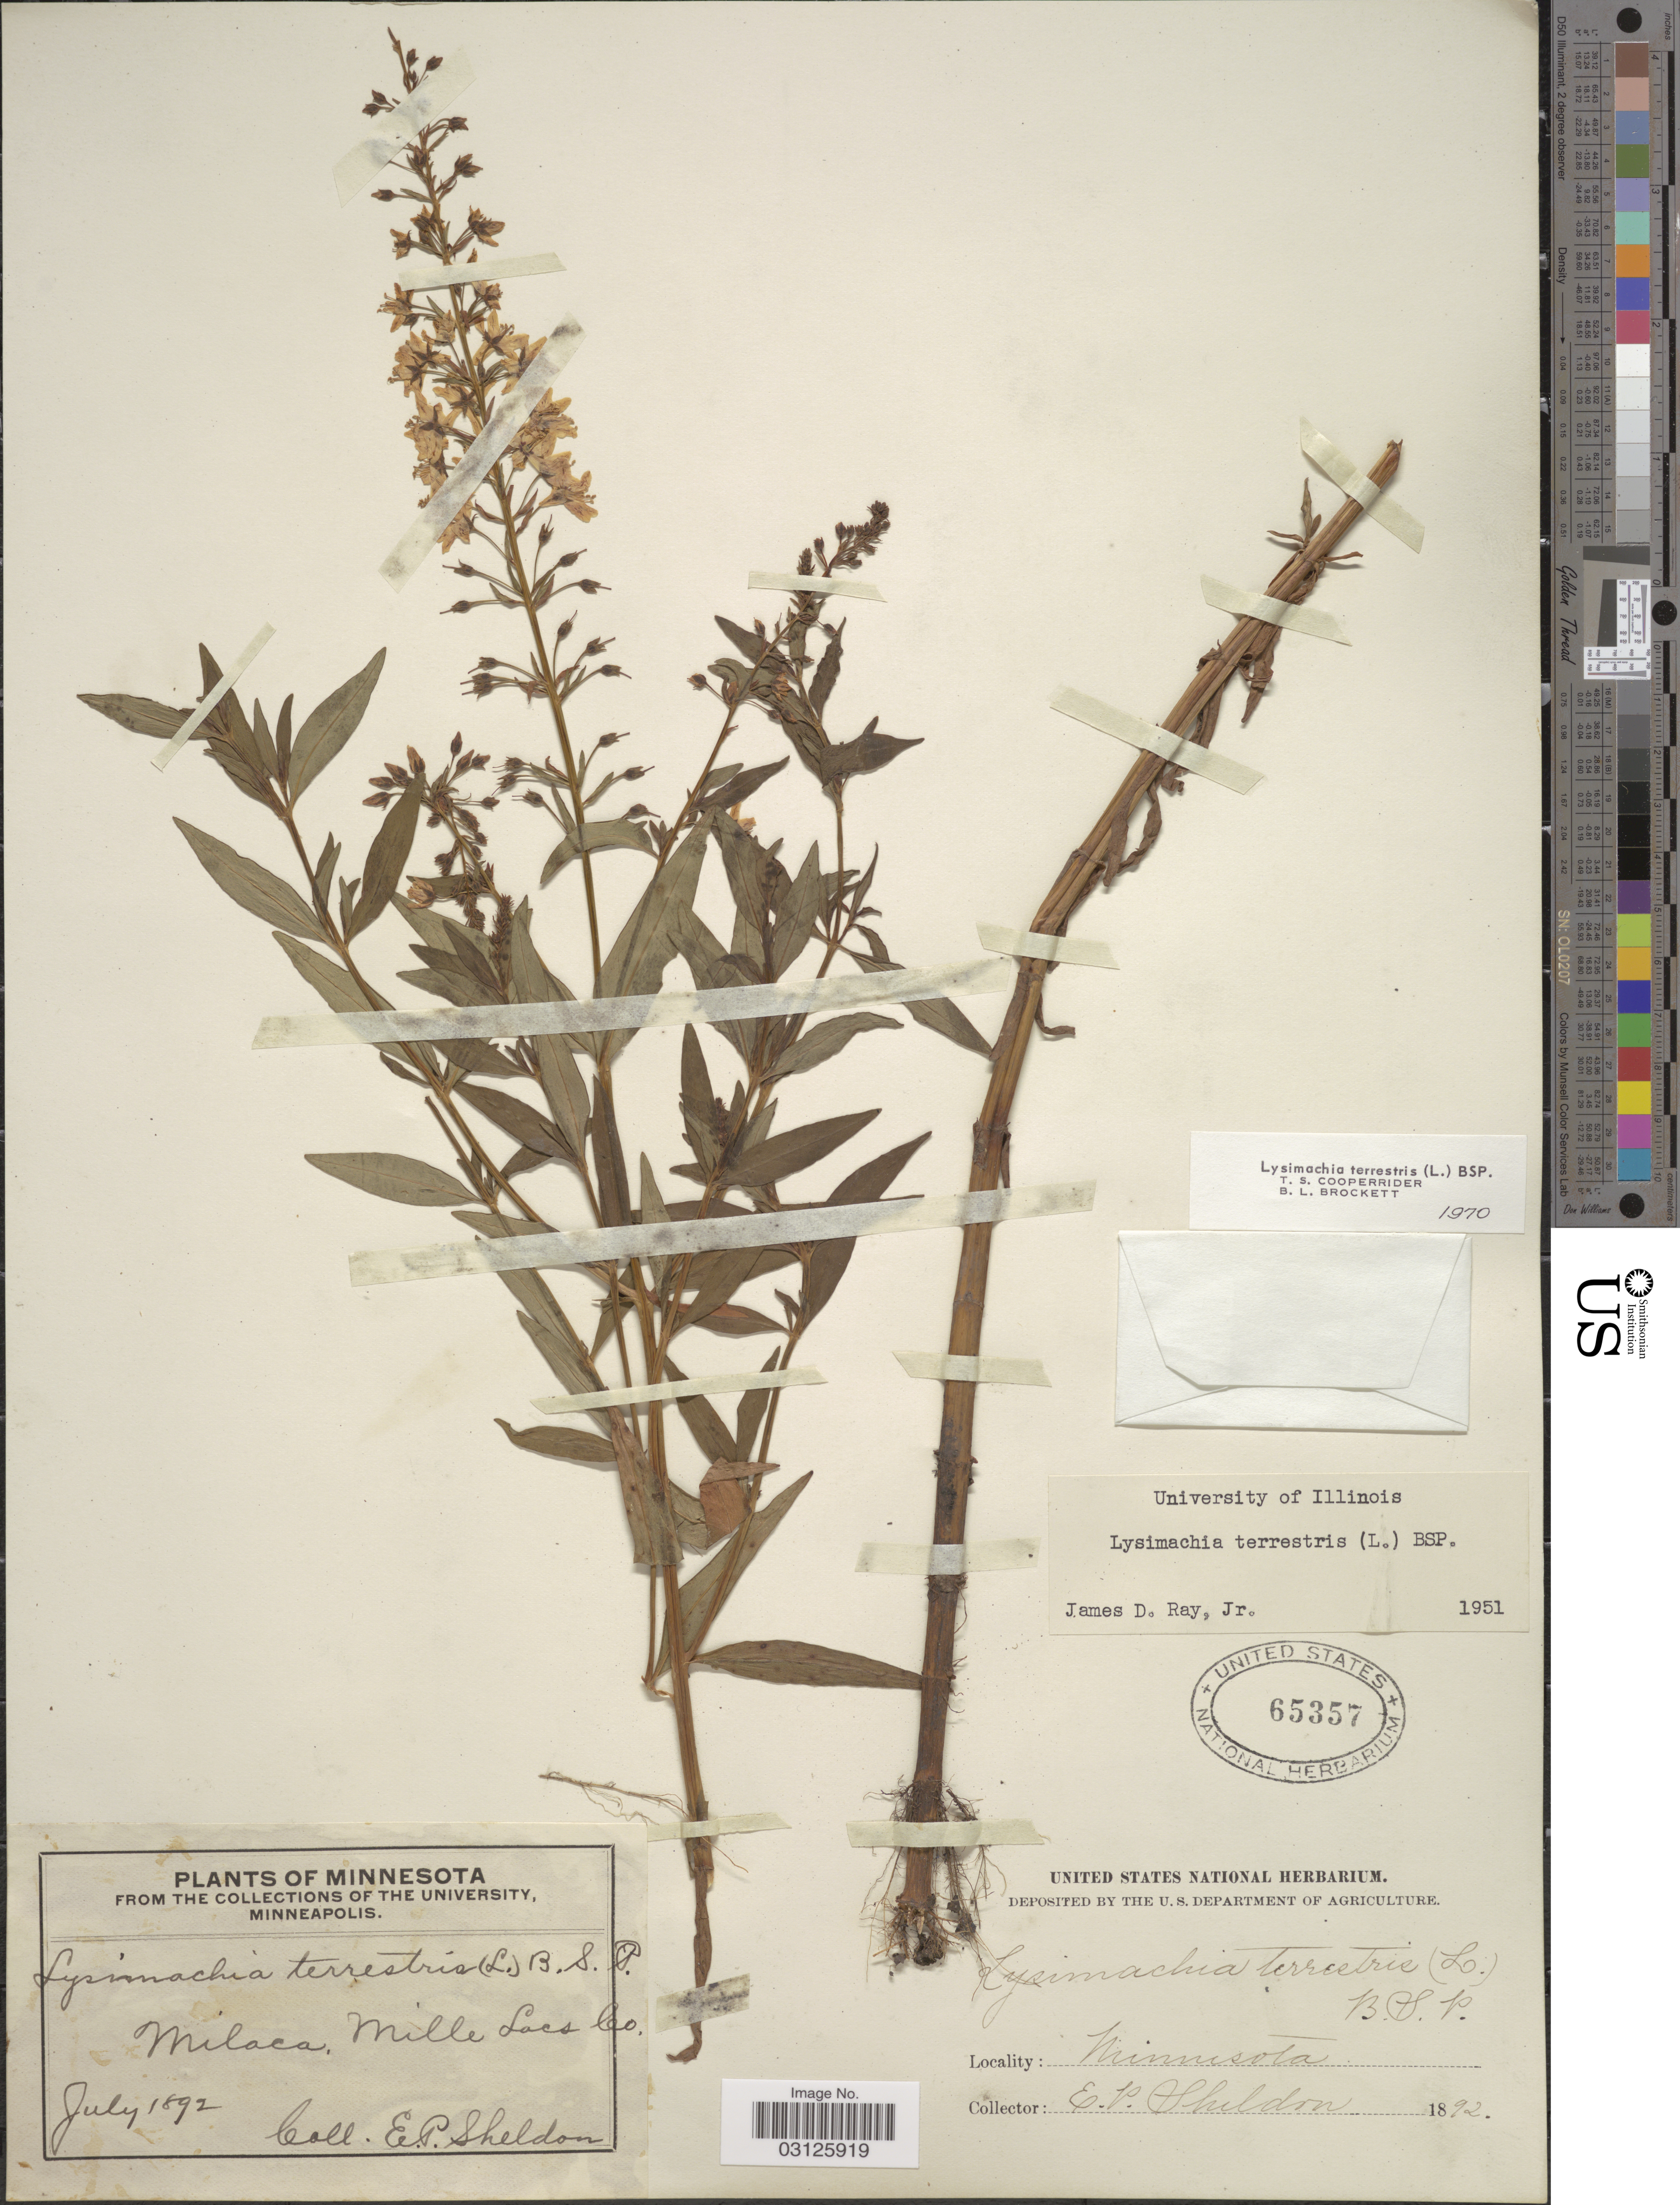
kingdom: Plantae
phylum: Tracheophyta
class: Magnoliopsida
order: Ericales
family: Primulaceae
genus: Lysimachia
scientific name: Lysimachia terrestris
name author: (L.) Britton, Stearns & Poggenb.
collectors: E. P. Sheldon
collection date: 1892-07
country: United States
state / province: Minnesota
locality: Milaca, Mille Lacs Co.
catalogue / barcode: US 65357